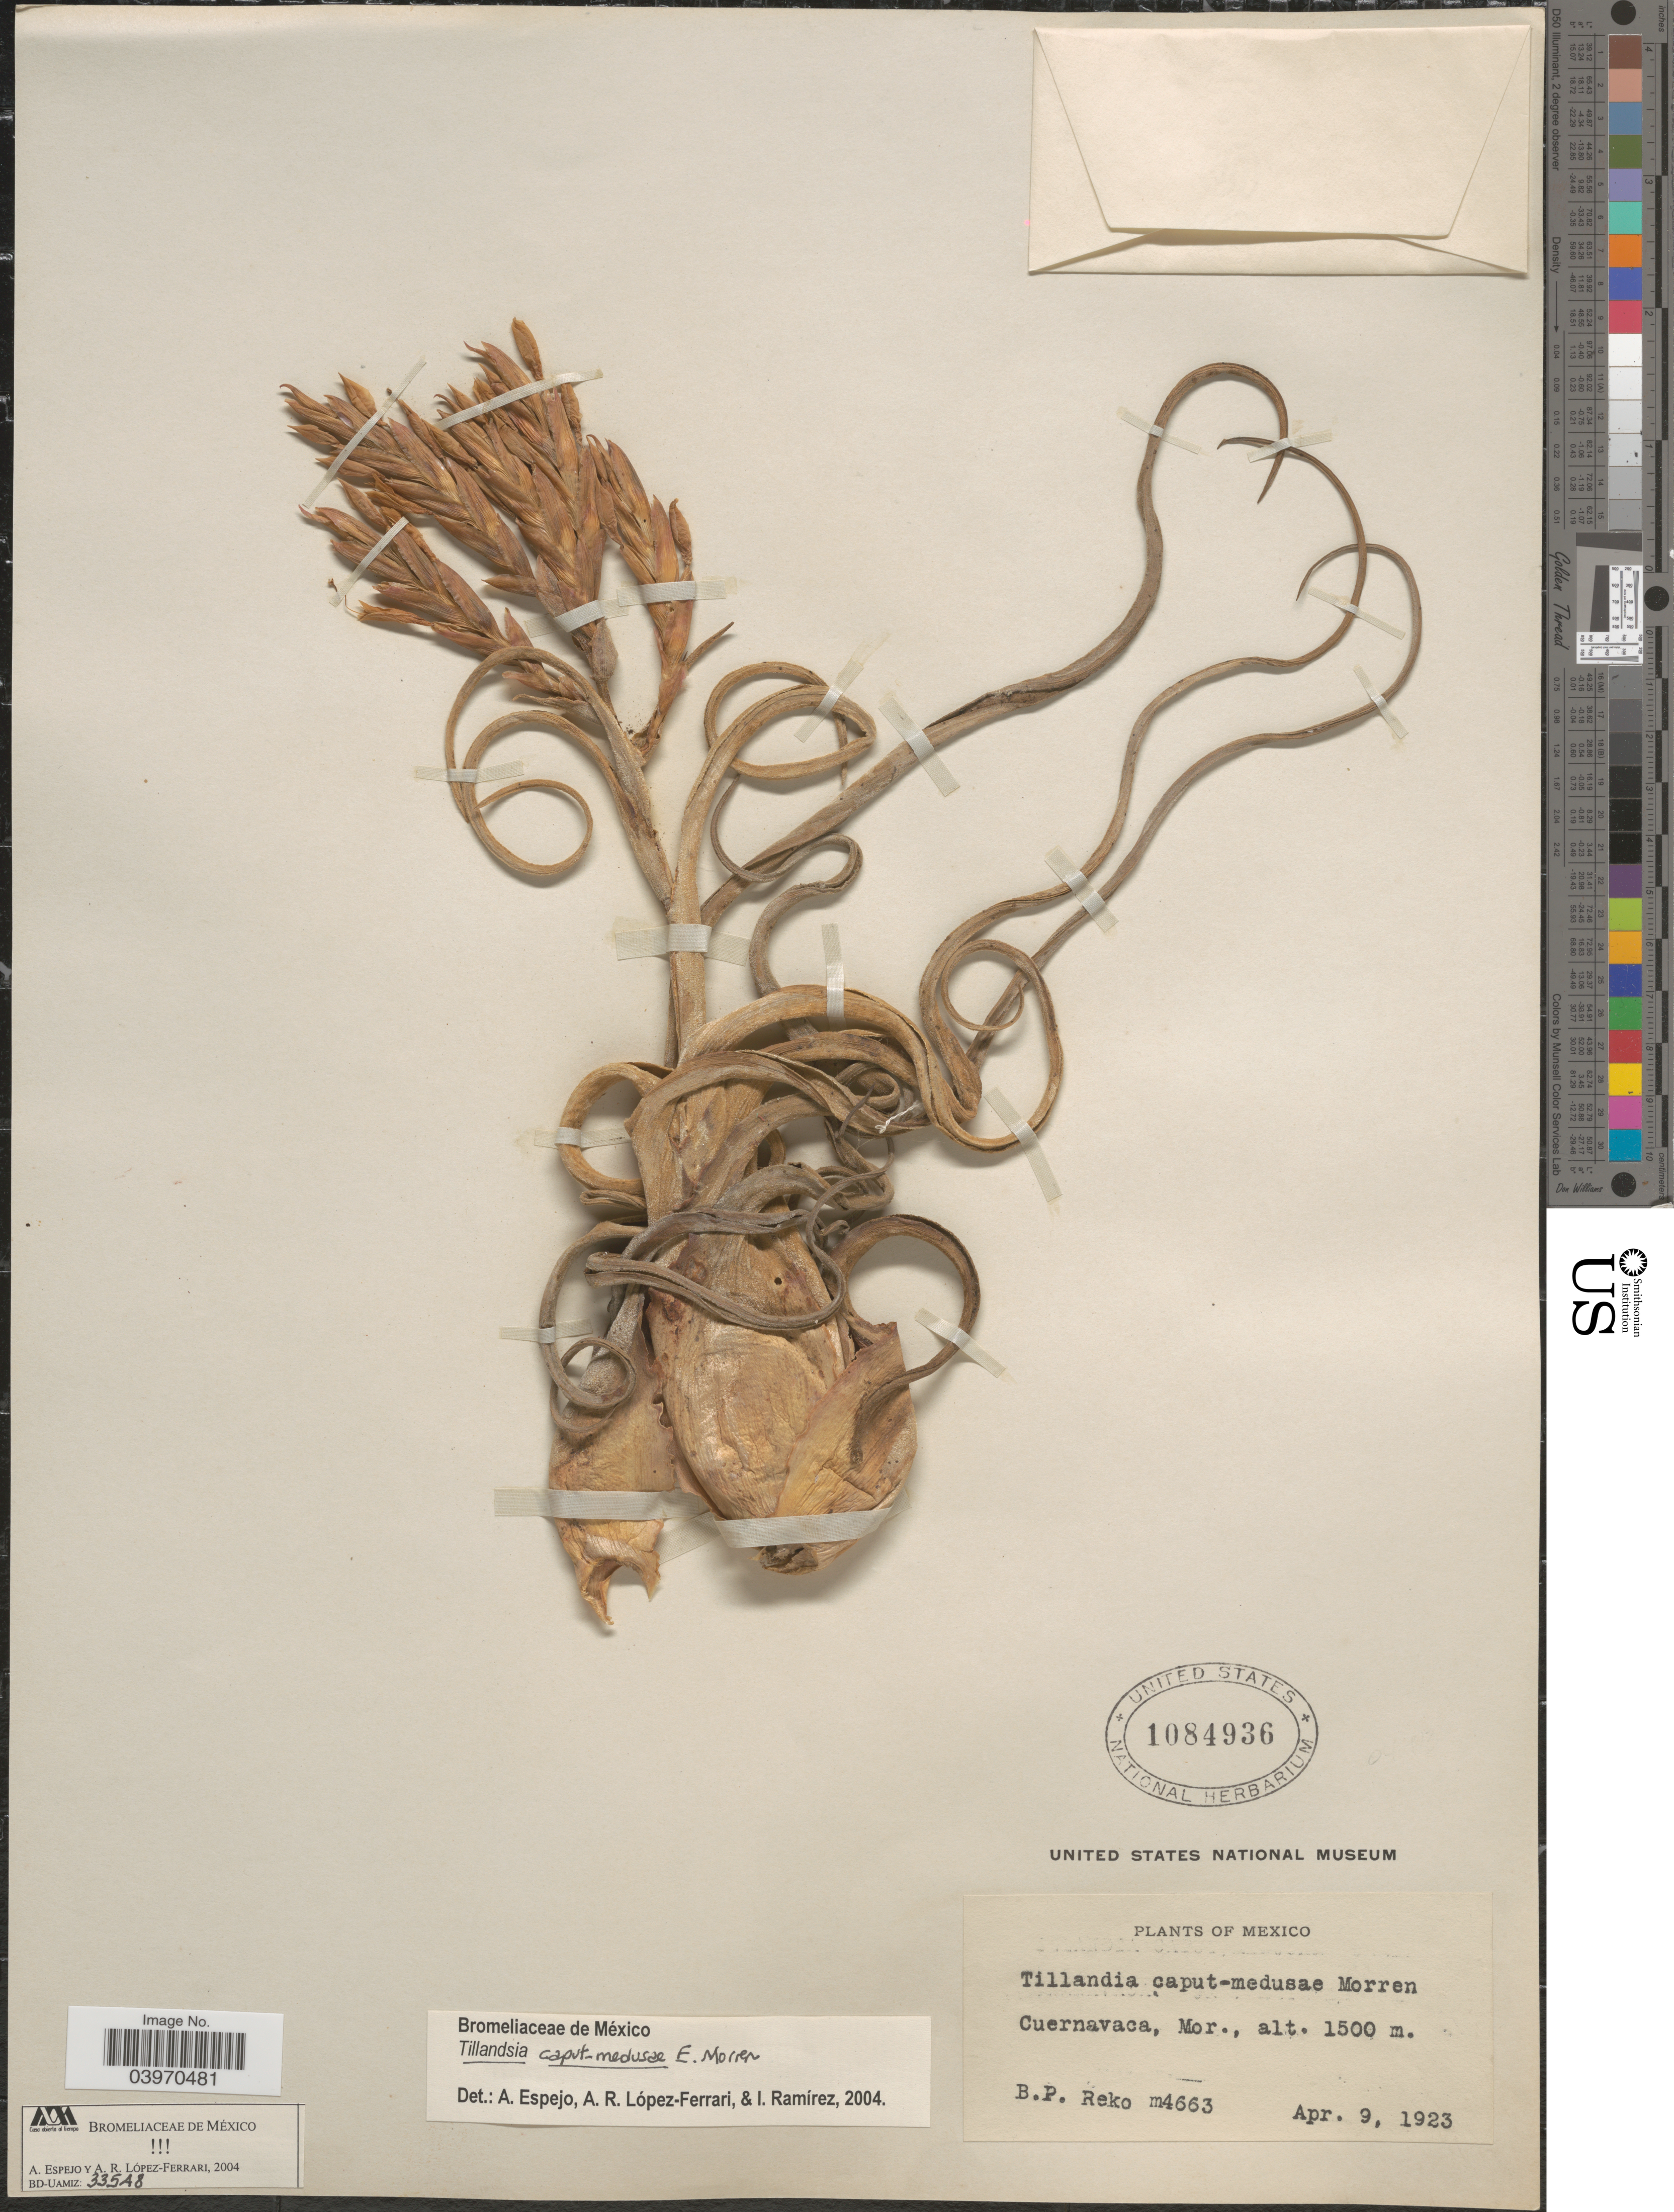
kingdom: Plantae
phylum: Tracheophyta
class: Liliopsida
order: Poales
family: Bromeliaceae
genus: Tillandsia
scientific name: Tillandsia caput-medusae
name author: É. Morren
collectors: B. P. Reko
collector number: m4663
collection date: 1923-04-09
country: Mexico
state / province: Morelos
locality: Cuernavaca.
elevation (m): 1500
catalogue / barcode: US 1084936